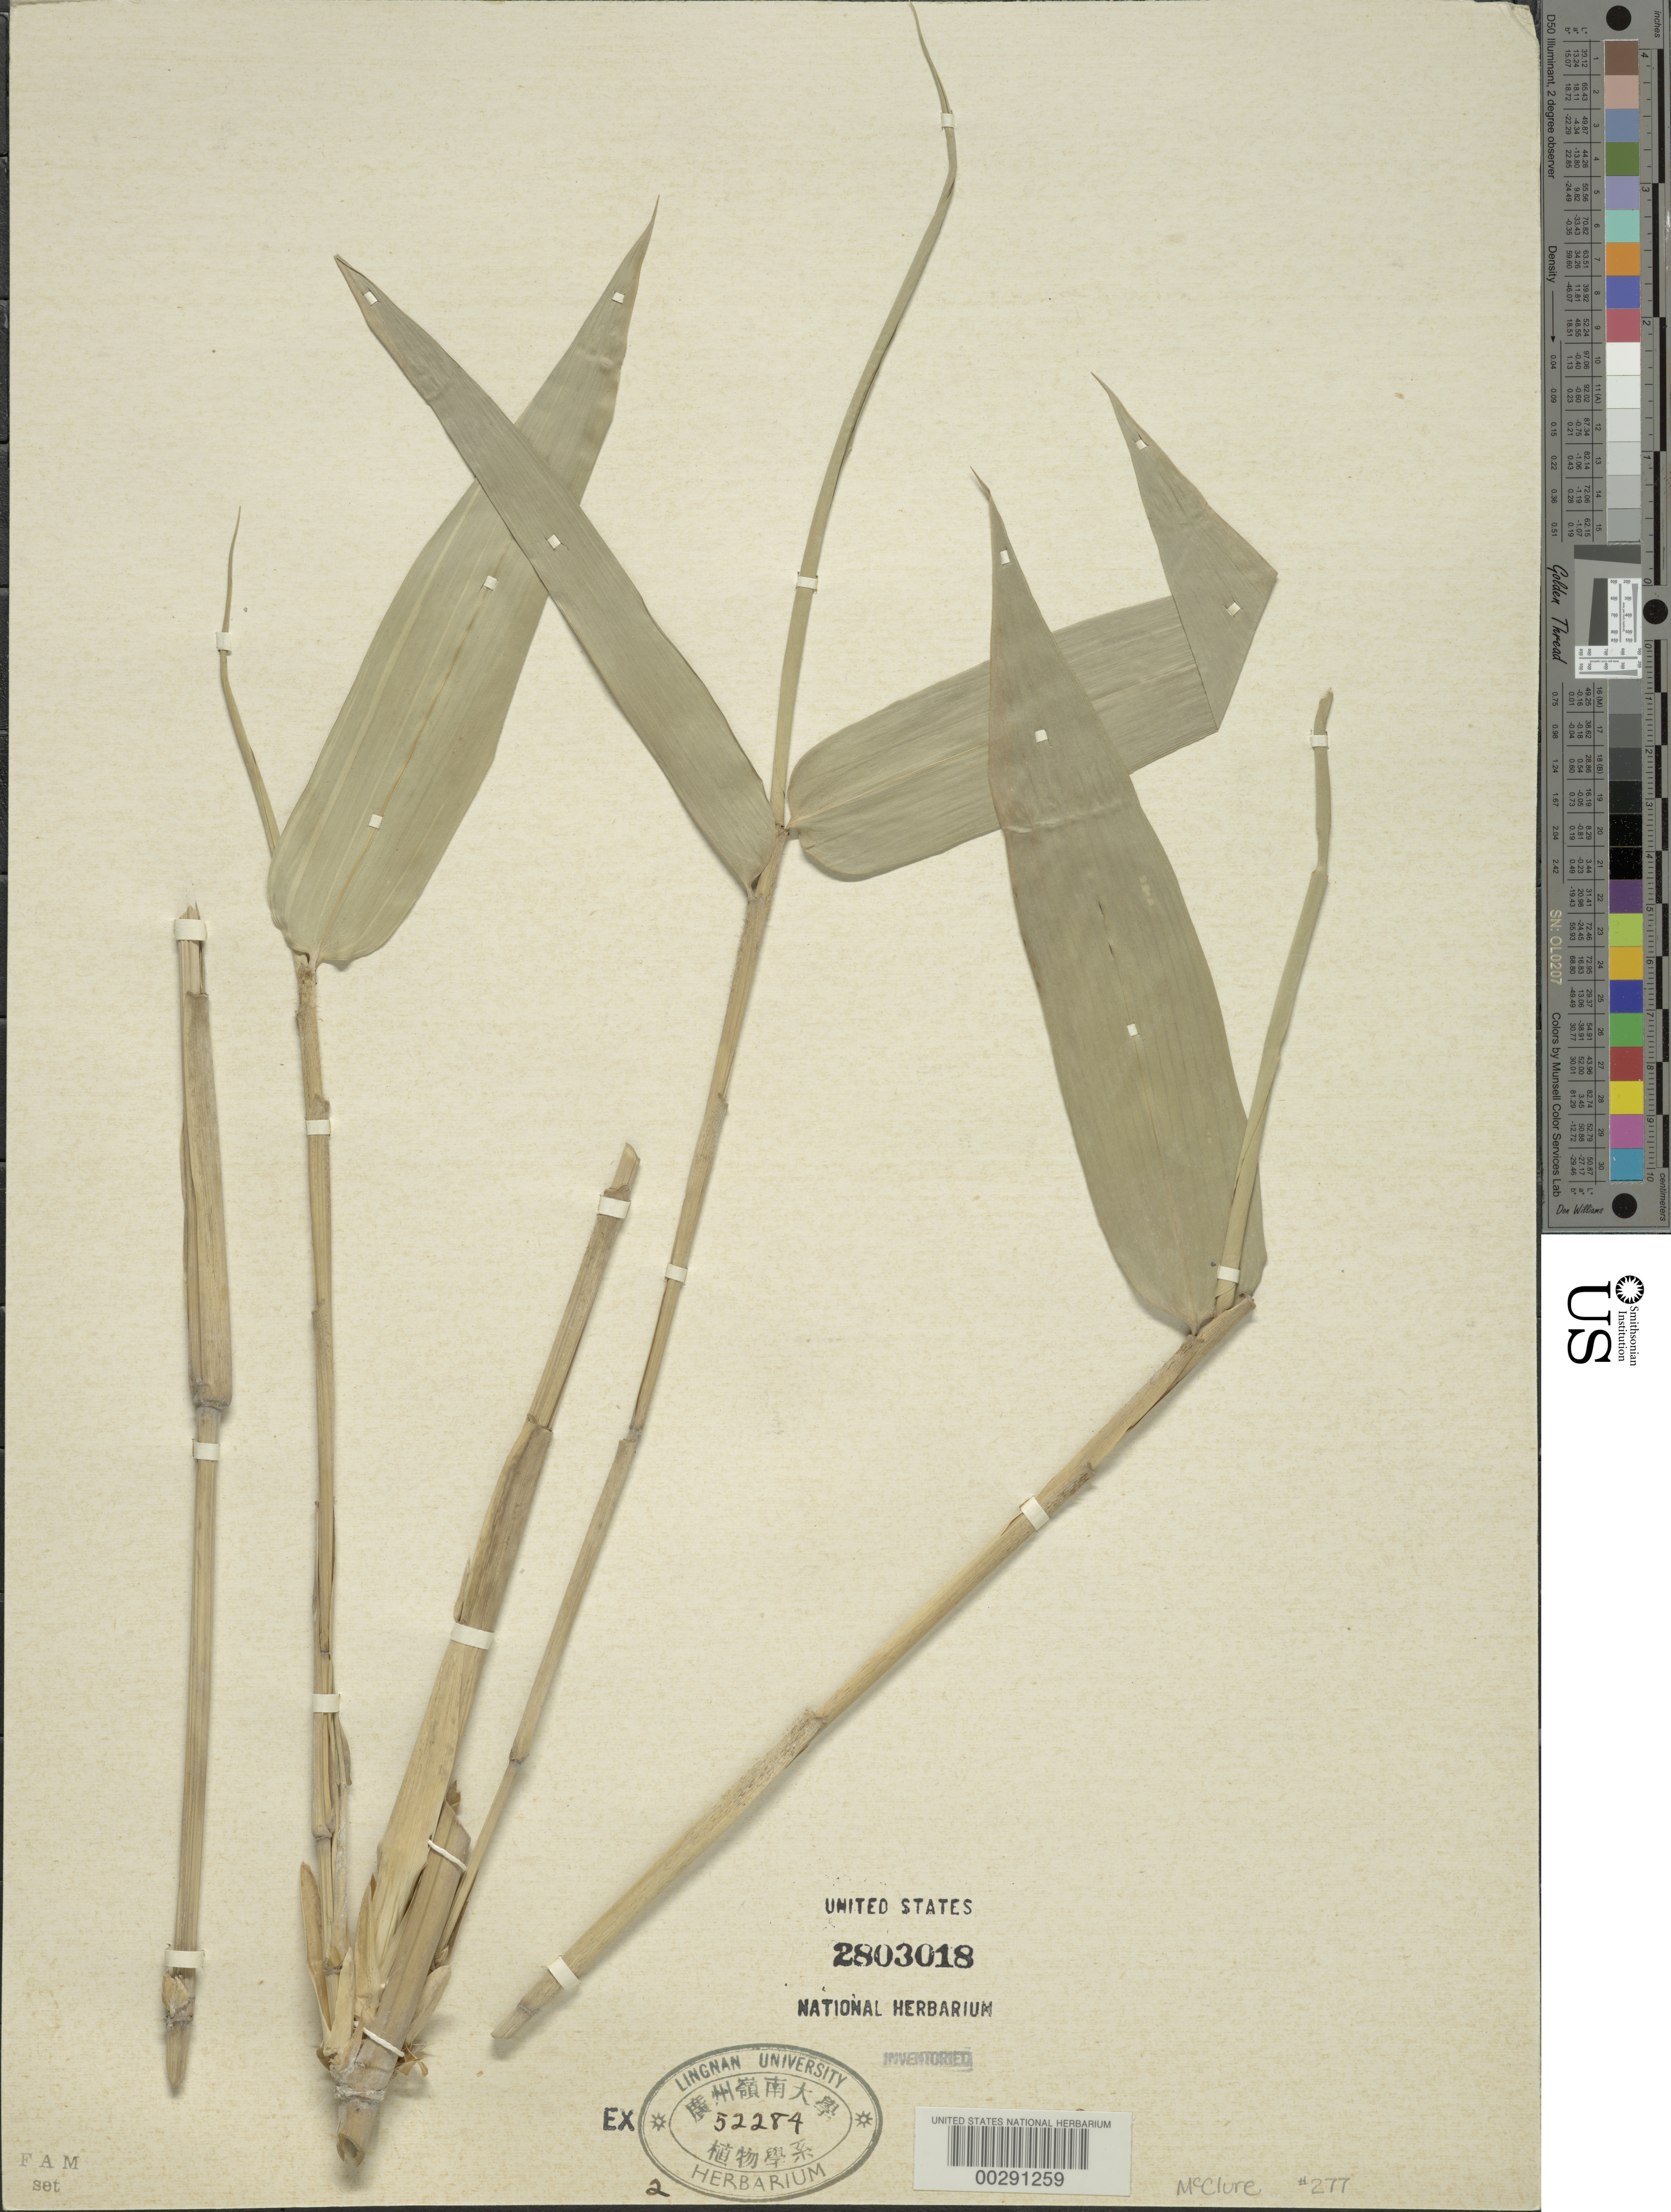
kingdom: Plantae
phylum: Tracheophyta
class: Liliopsida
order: Poales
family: Poaceae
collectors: F. A. McClure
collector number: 277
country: Panama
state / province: Chiriquí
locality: Around San Felix.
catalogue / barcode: US 2803018